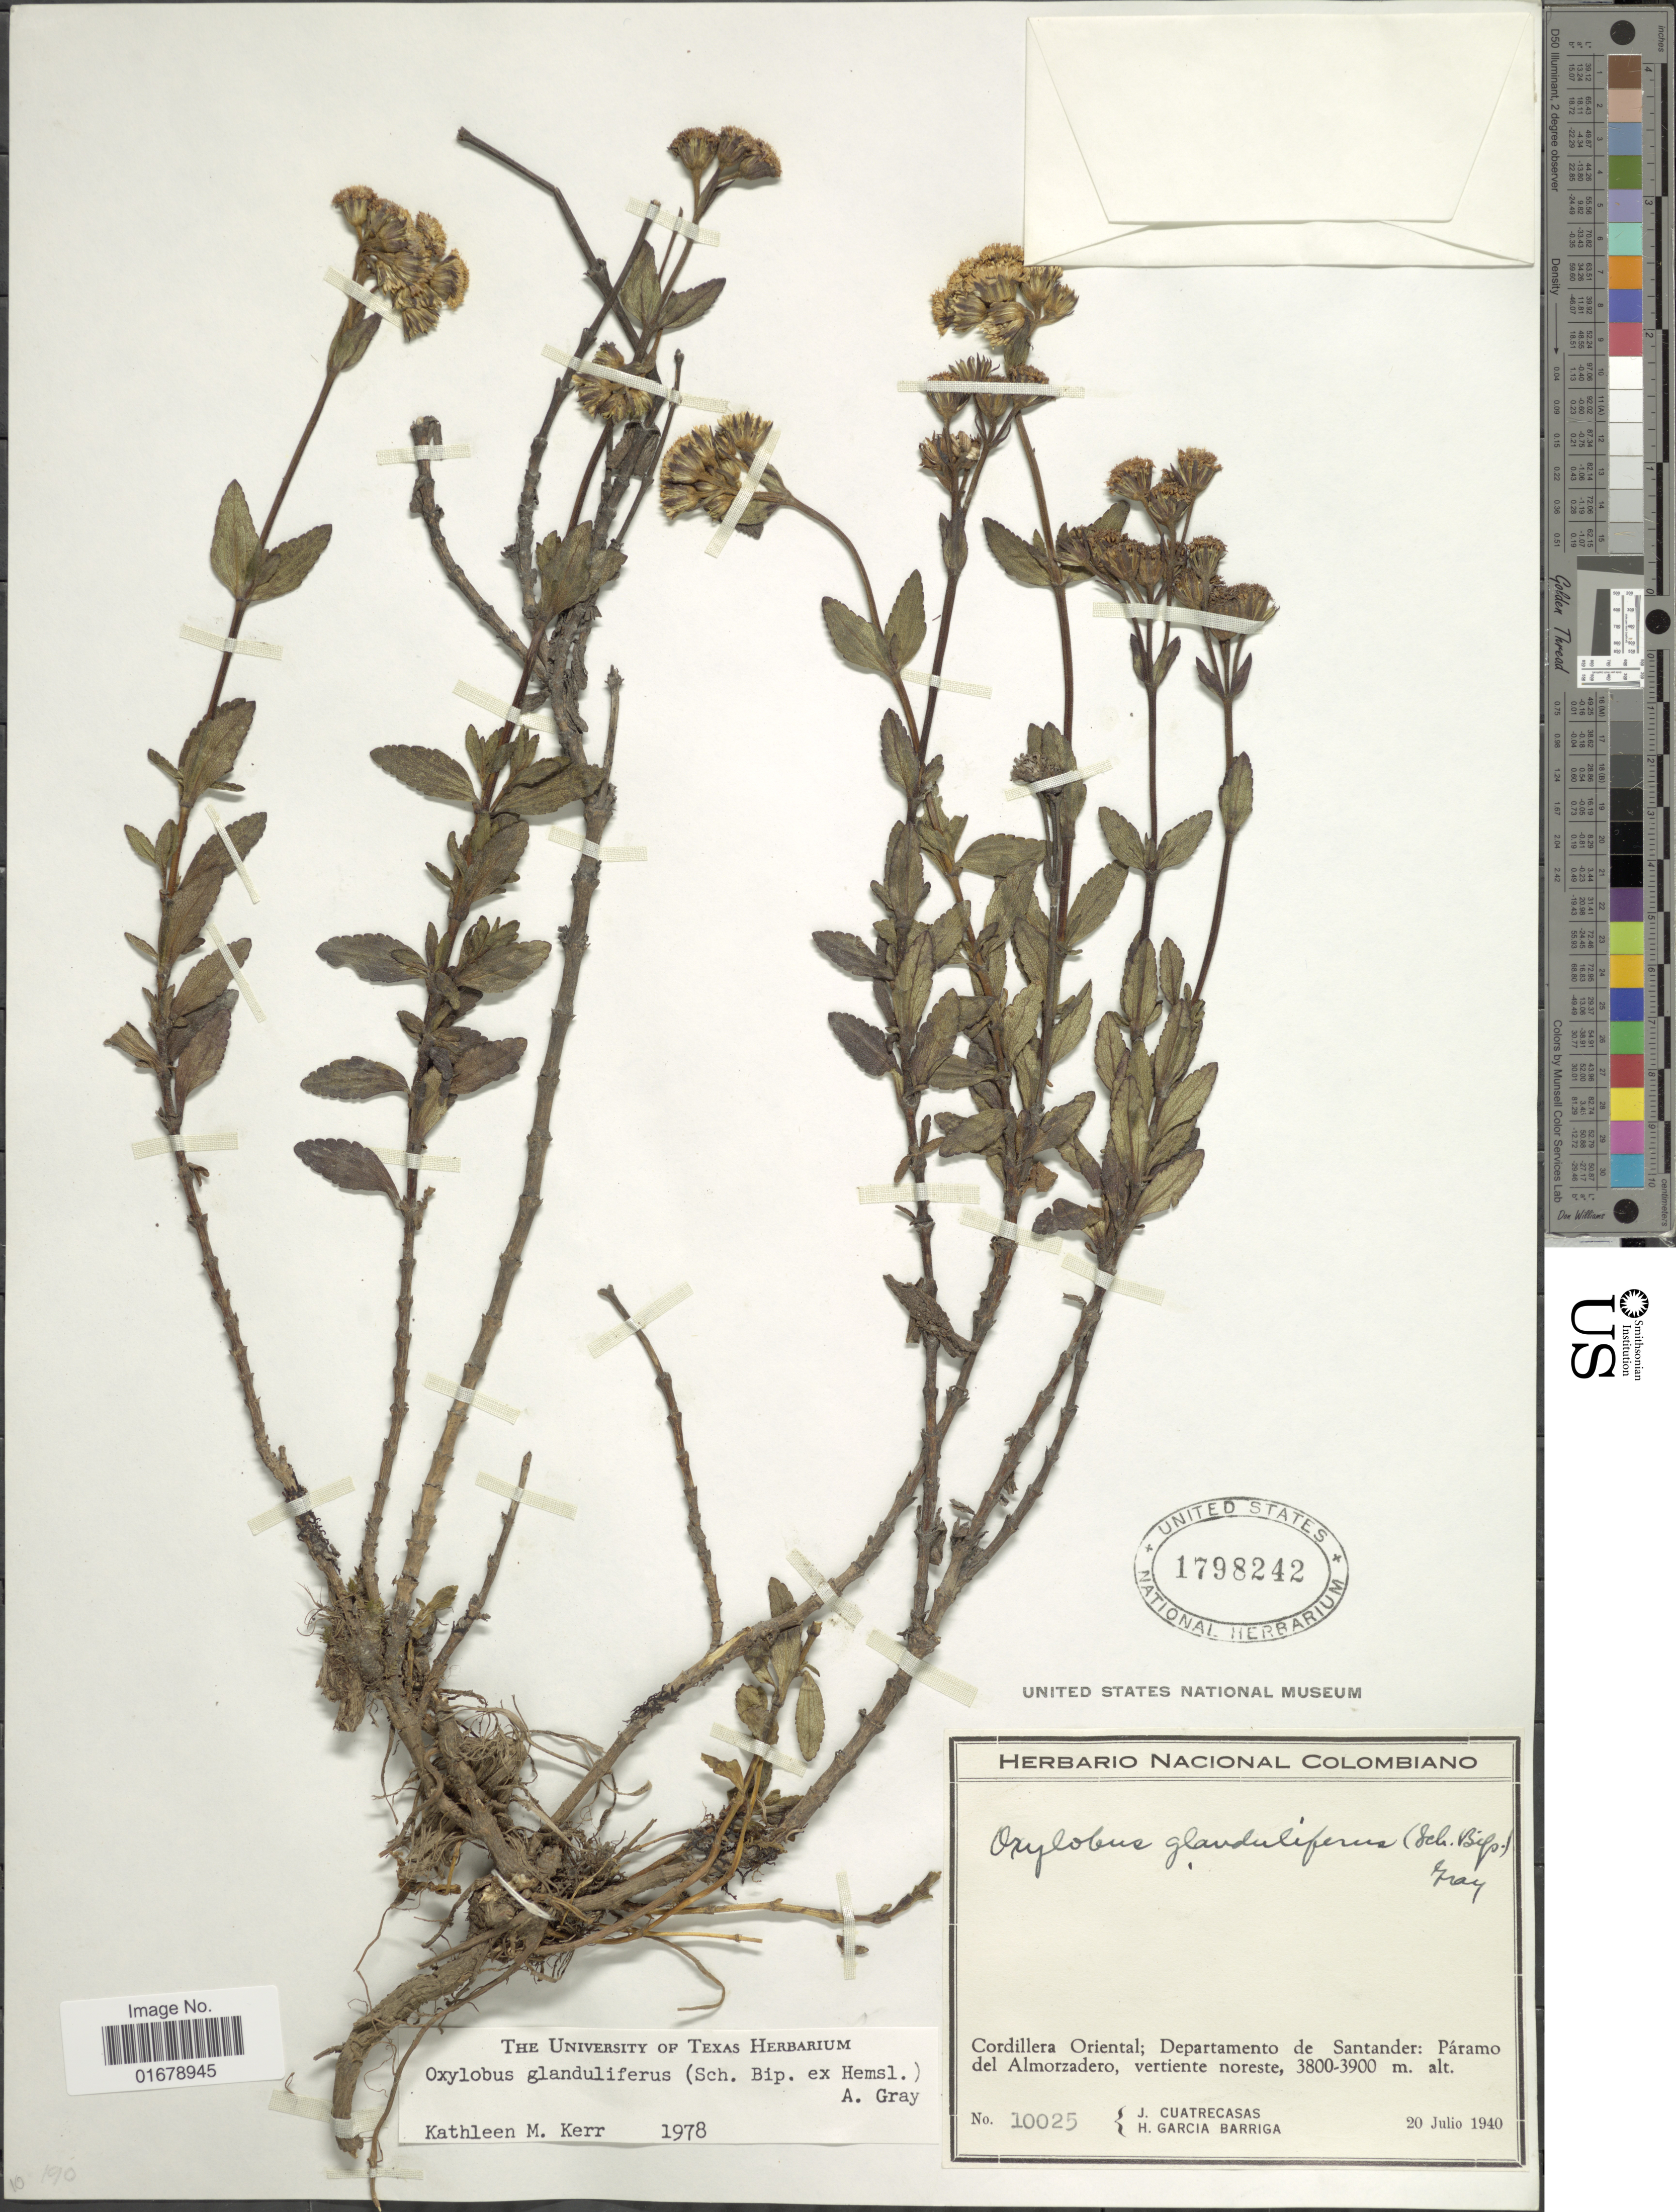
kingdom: Plantae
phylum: Tracheophyta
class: Magnoliopsida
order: Asterales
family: Asteraceae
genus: Oxylobus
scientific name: Oxylobus glanduliferus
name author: (Sch. Bip.) A. Gray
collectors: J. Cuatrecasas & H. García Barriga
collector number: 10025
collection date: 1940-07-20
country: Colombia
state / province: Santander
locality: Cordillera Oriental; Departamento de Santander: Paramo del Almorzadero, vertiente noreste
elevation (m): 3800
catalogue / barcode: US 1798242